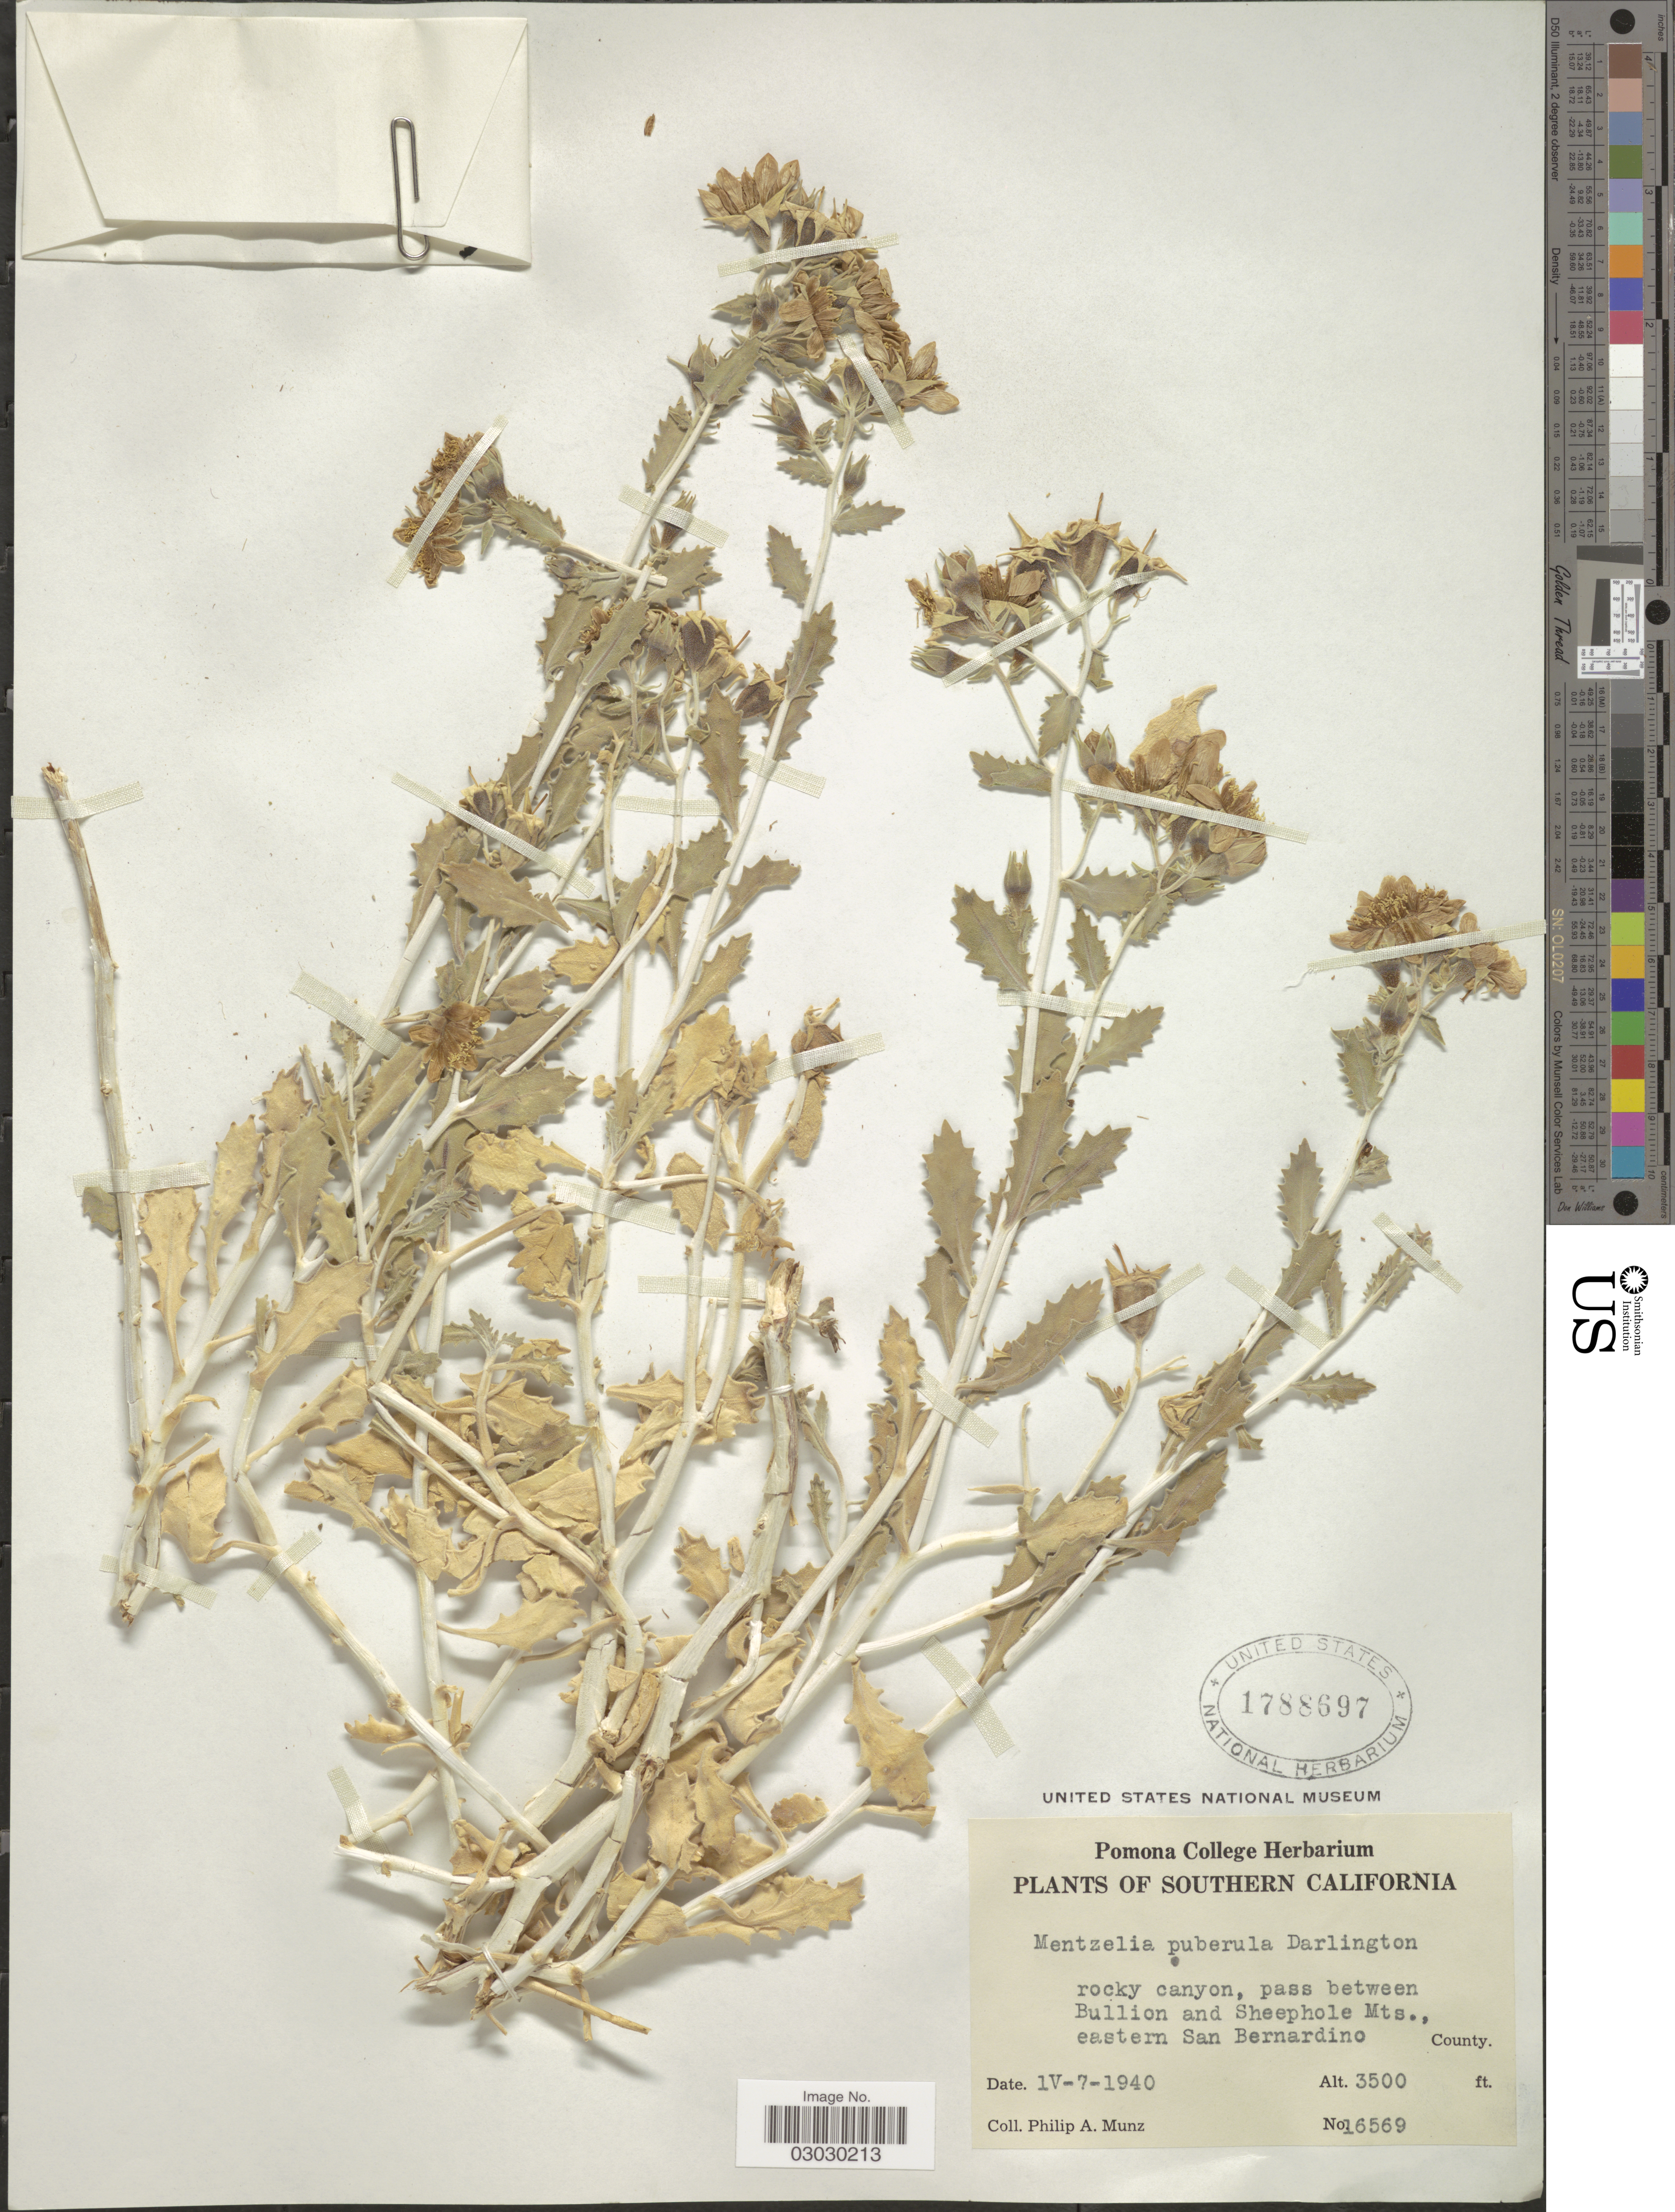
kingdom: Plantae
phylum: Tracheophyta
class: Magnoliopsida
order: Cornales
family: Loasaceae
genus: Mentzelia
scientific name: Mentzelia puberula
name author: J. Darl.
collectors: P. A. Munz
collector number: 16569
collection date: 1940-04-07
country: United States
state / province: California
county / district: San Bernardino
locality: Southern California, rock canyon, pass between Bullion and Sheephole Mts., eastern San Bernardino County.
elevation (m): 1067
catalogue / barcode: US 1788697